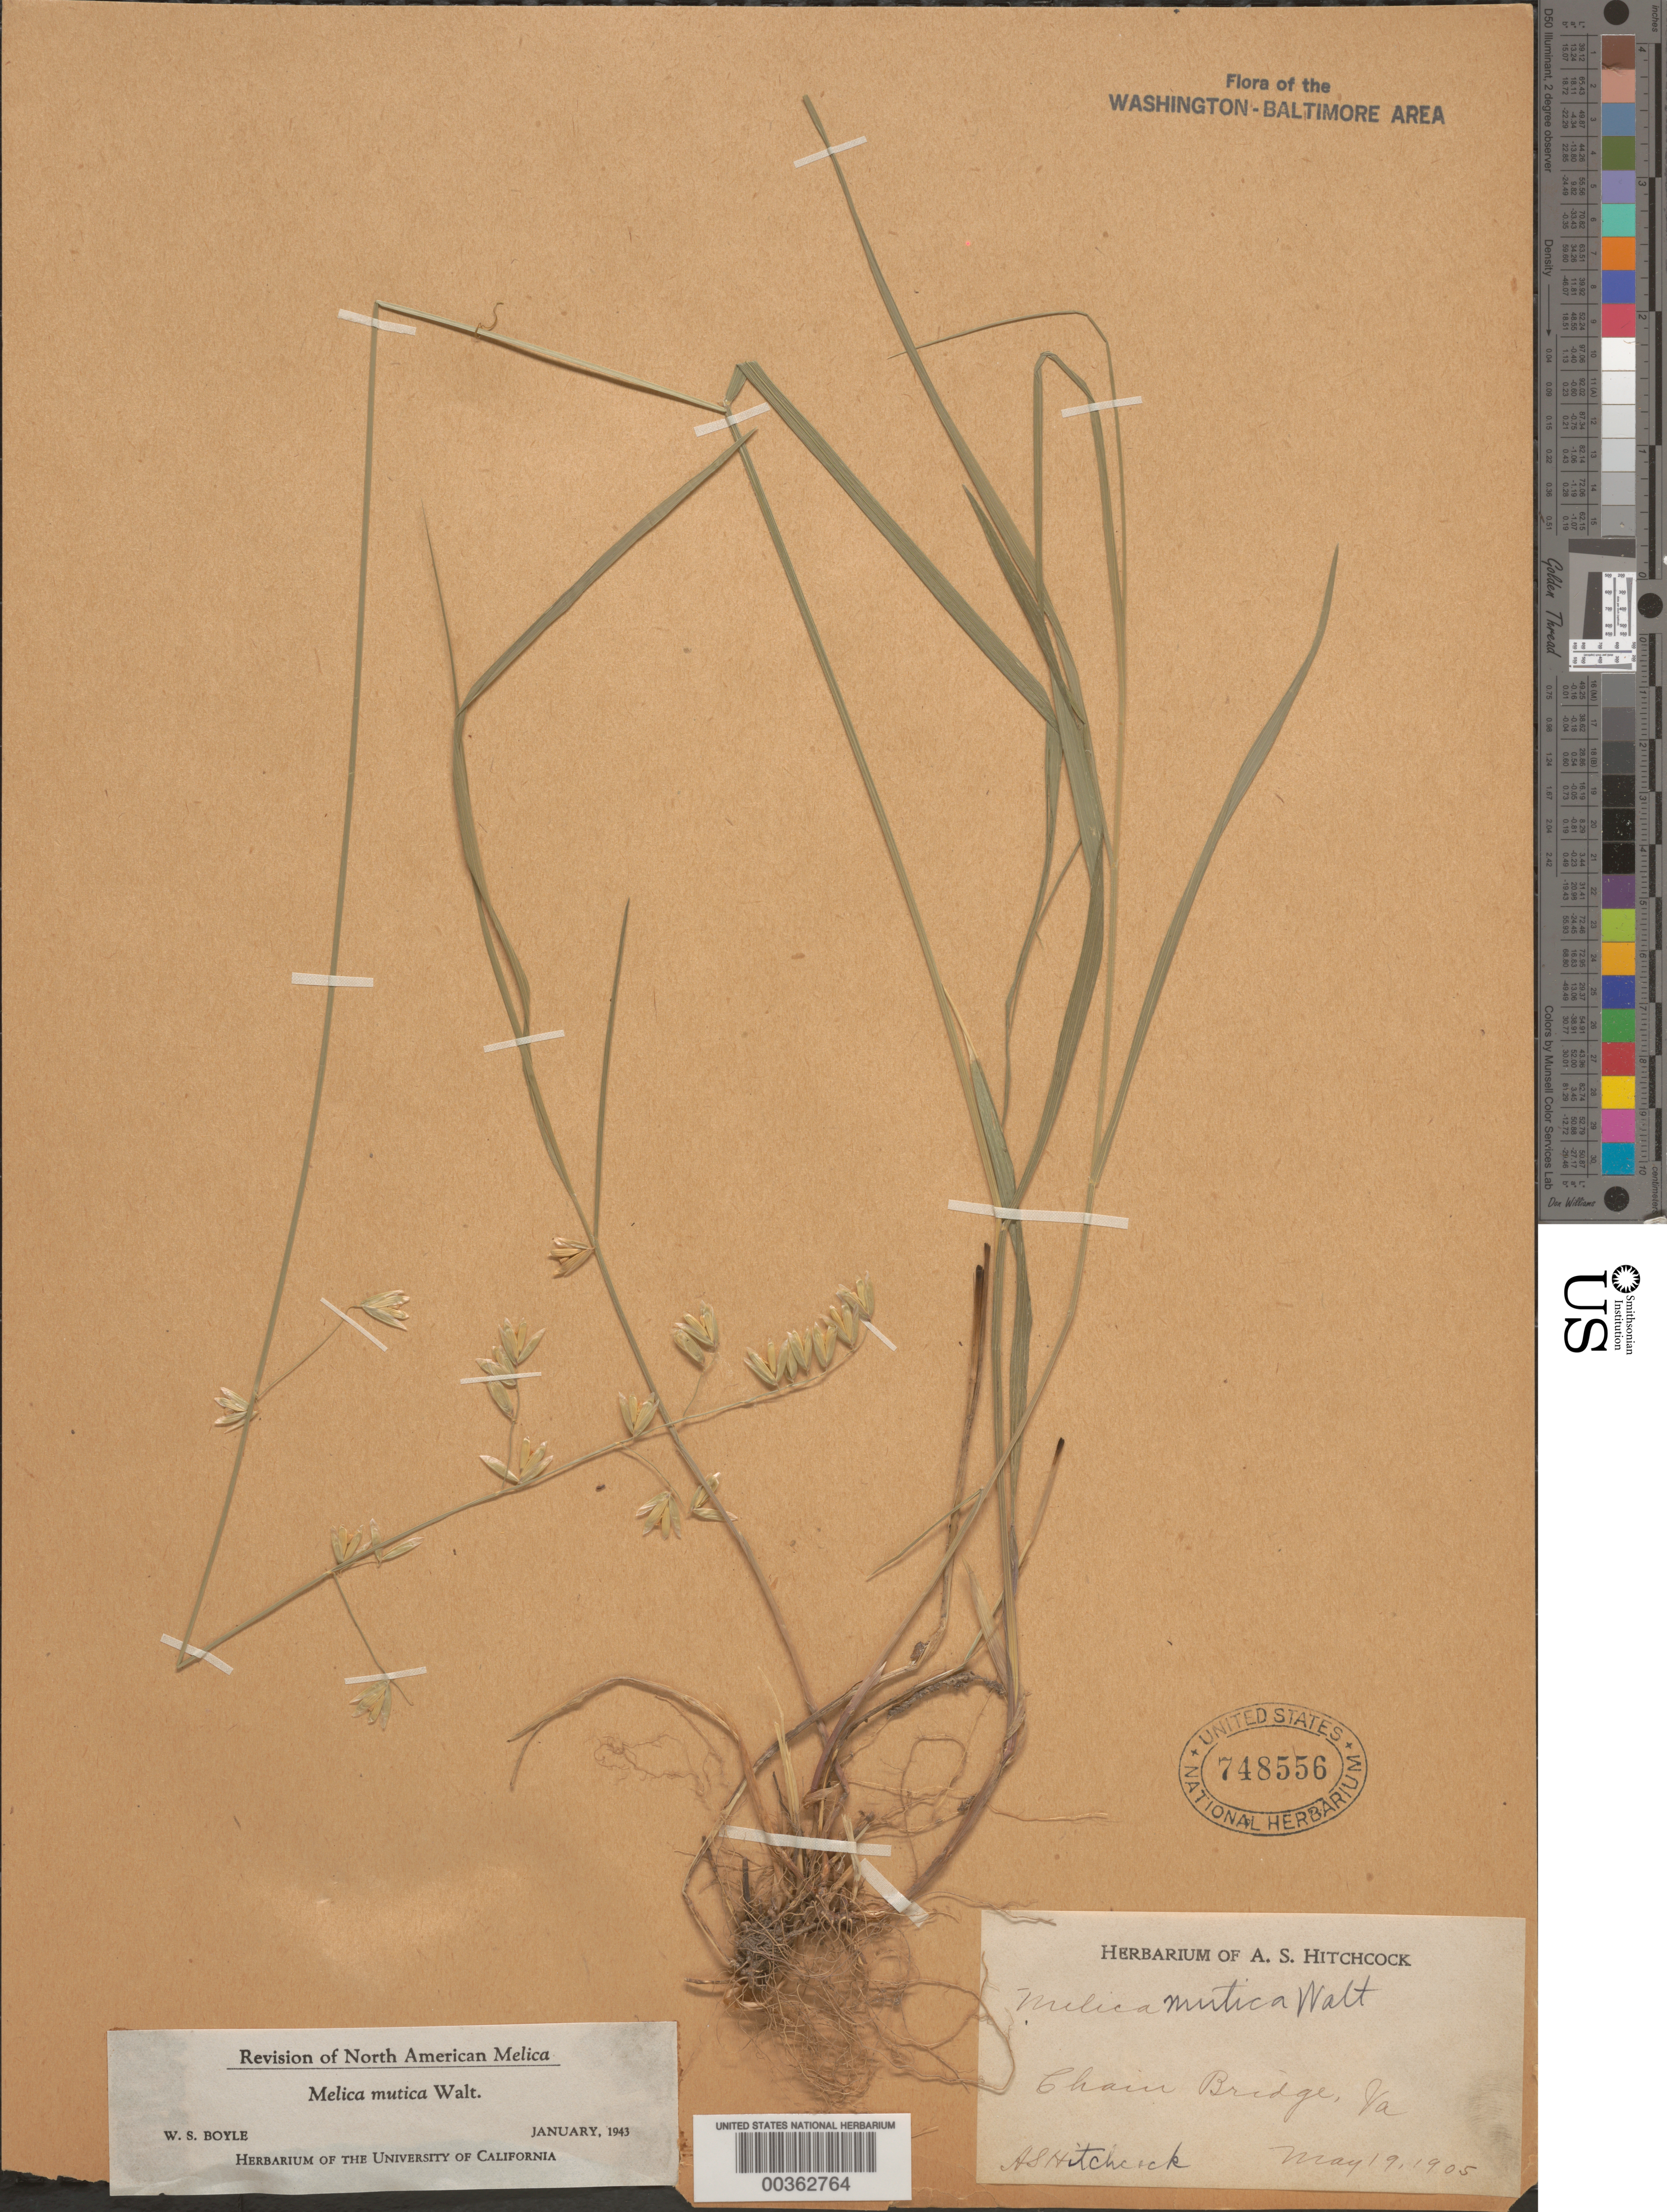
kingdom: Plantae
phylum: Tracheophyta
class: Liliopsida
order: Poales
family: Poaceae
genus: Melica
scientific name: Melica mutica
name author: Walter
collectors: A. S. Hitchcock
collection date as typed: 19 May 1905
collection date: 1905-05-19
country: United States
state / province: Virginia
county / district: Fairfax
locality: Chain Bridge C. and O. Canal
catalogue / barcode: US 748556